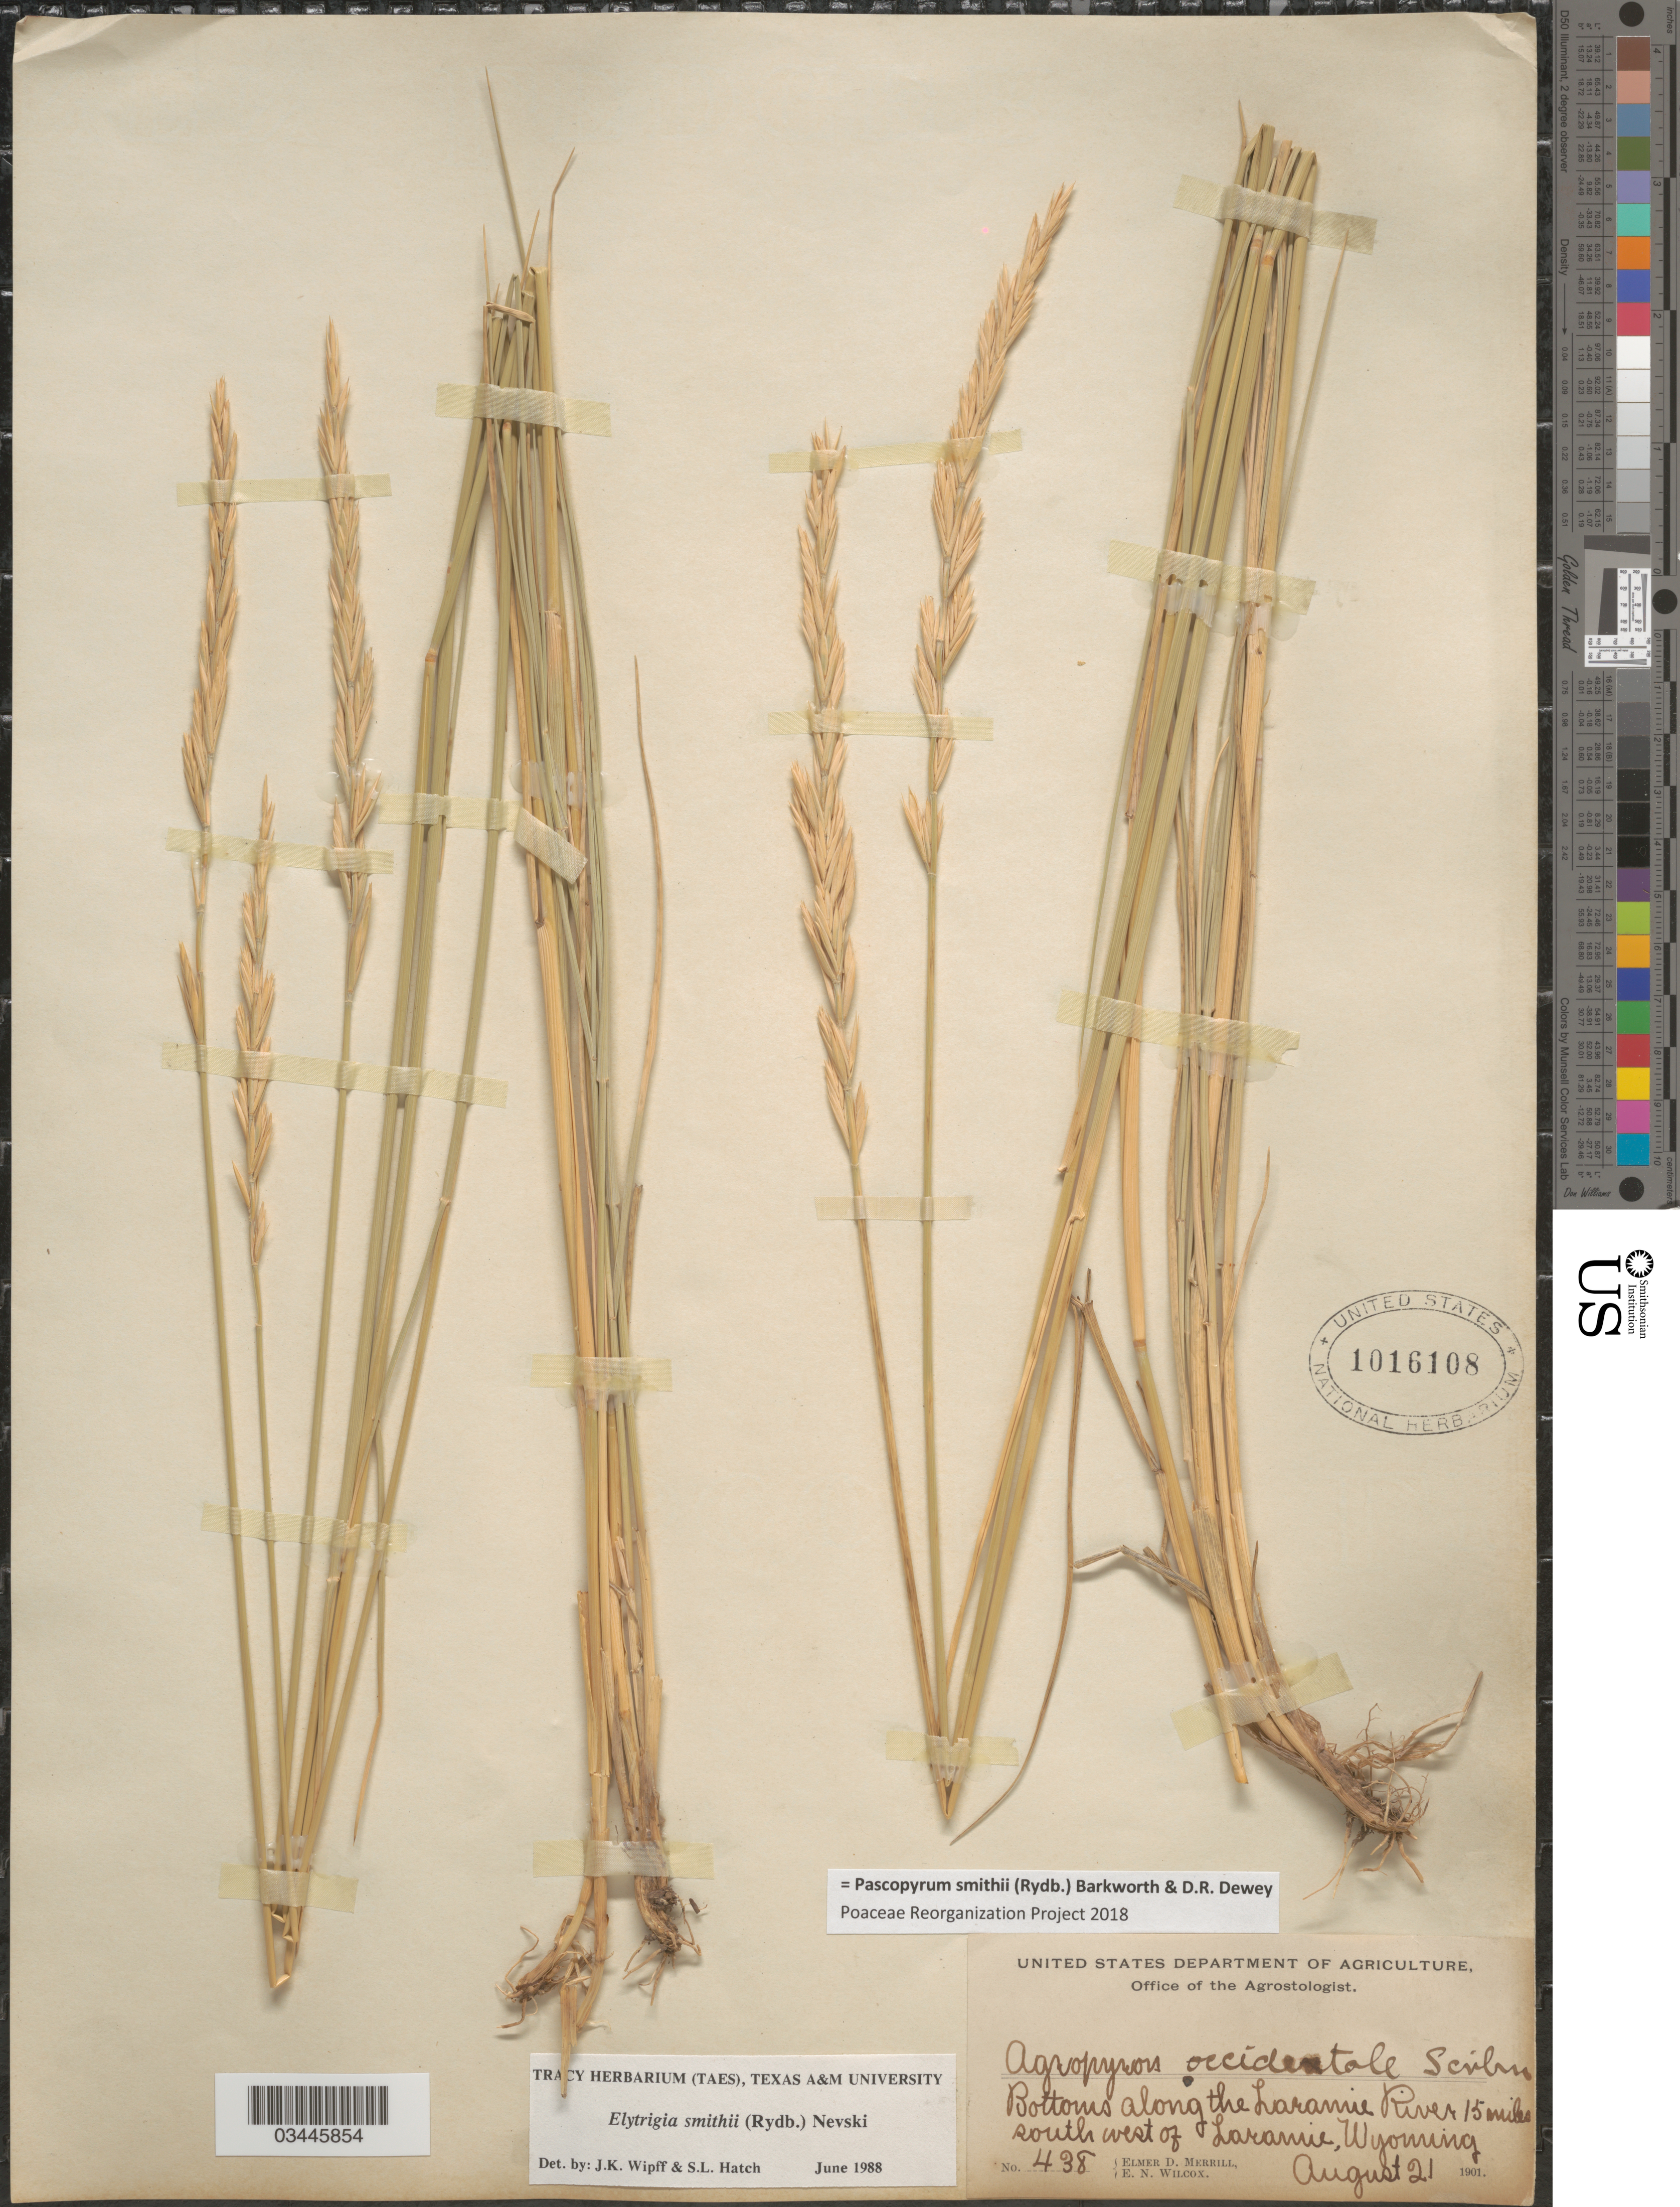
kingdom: Plantae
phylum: Tracheophyta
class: Liliopsida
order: Poales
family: Poaceae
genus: Pascopyrum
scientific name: Pascopyrum smithii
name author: (Rydb.) Barkworth & Dewey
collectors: E. D. Merrill & E. Wilcox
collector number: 438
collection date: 1901-08-21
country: United States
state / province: Wyoming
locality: Bottoms along the Laramie River 15 miles south west of Laramie.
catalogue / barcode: US 1016108